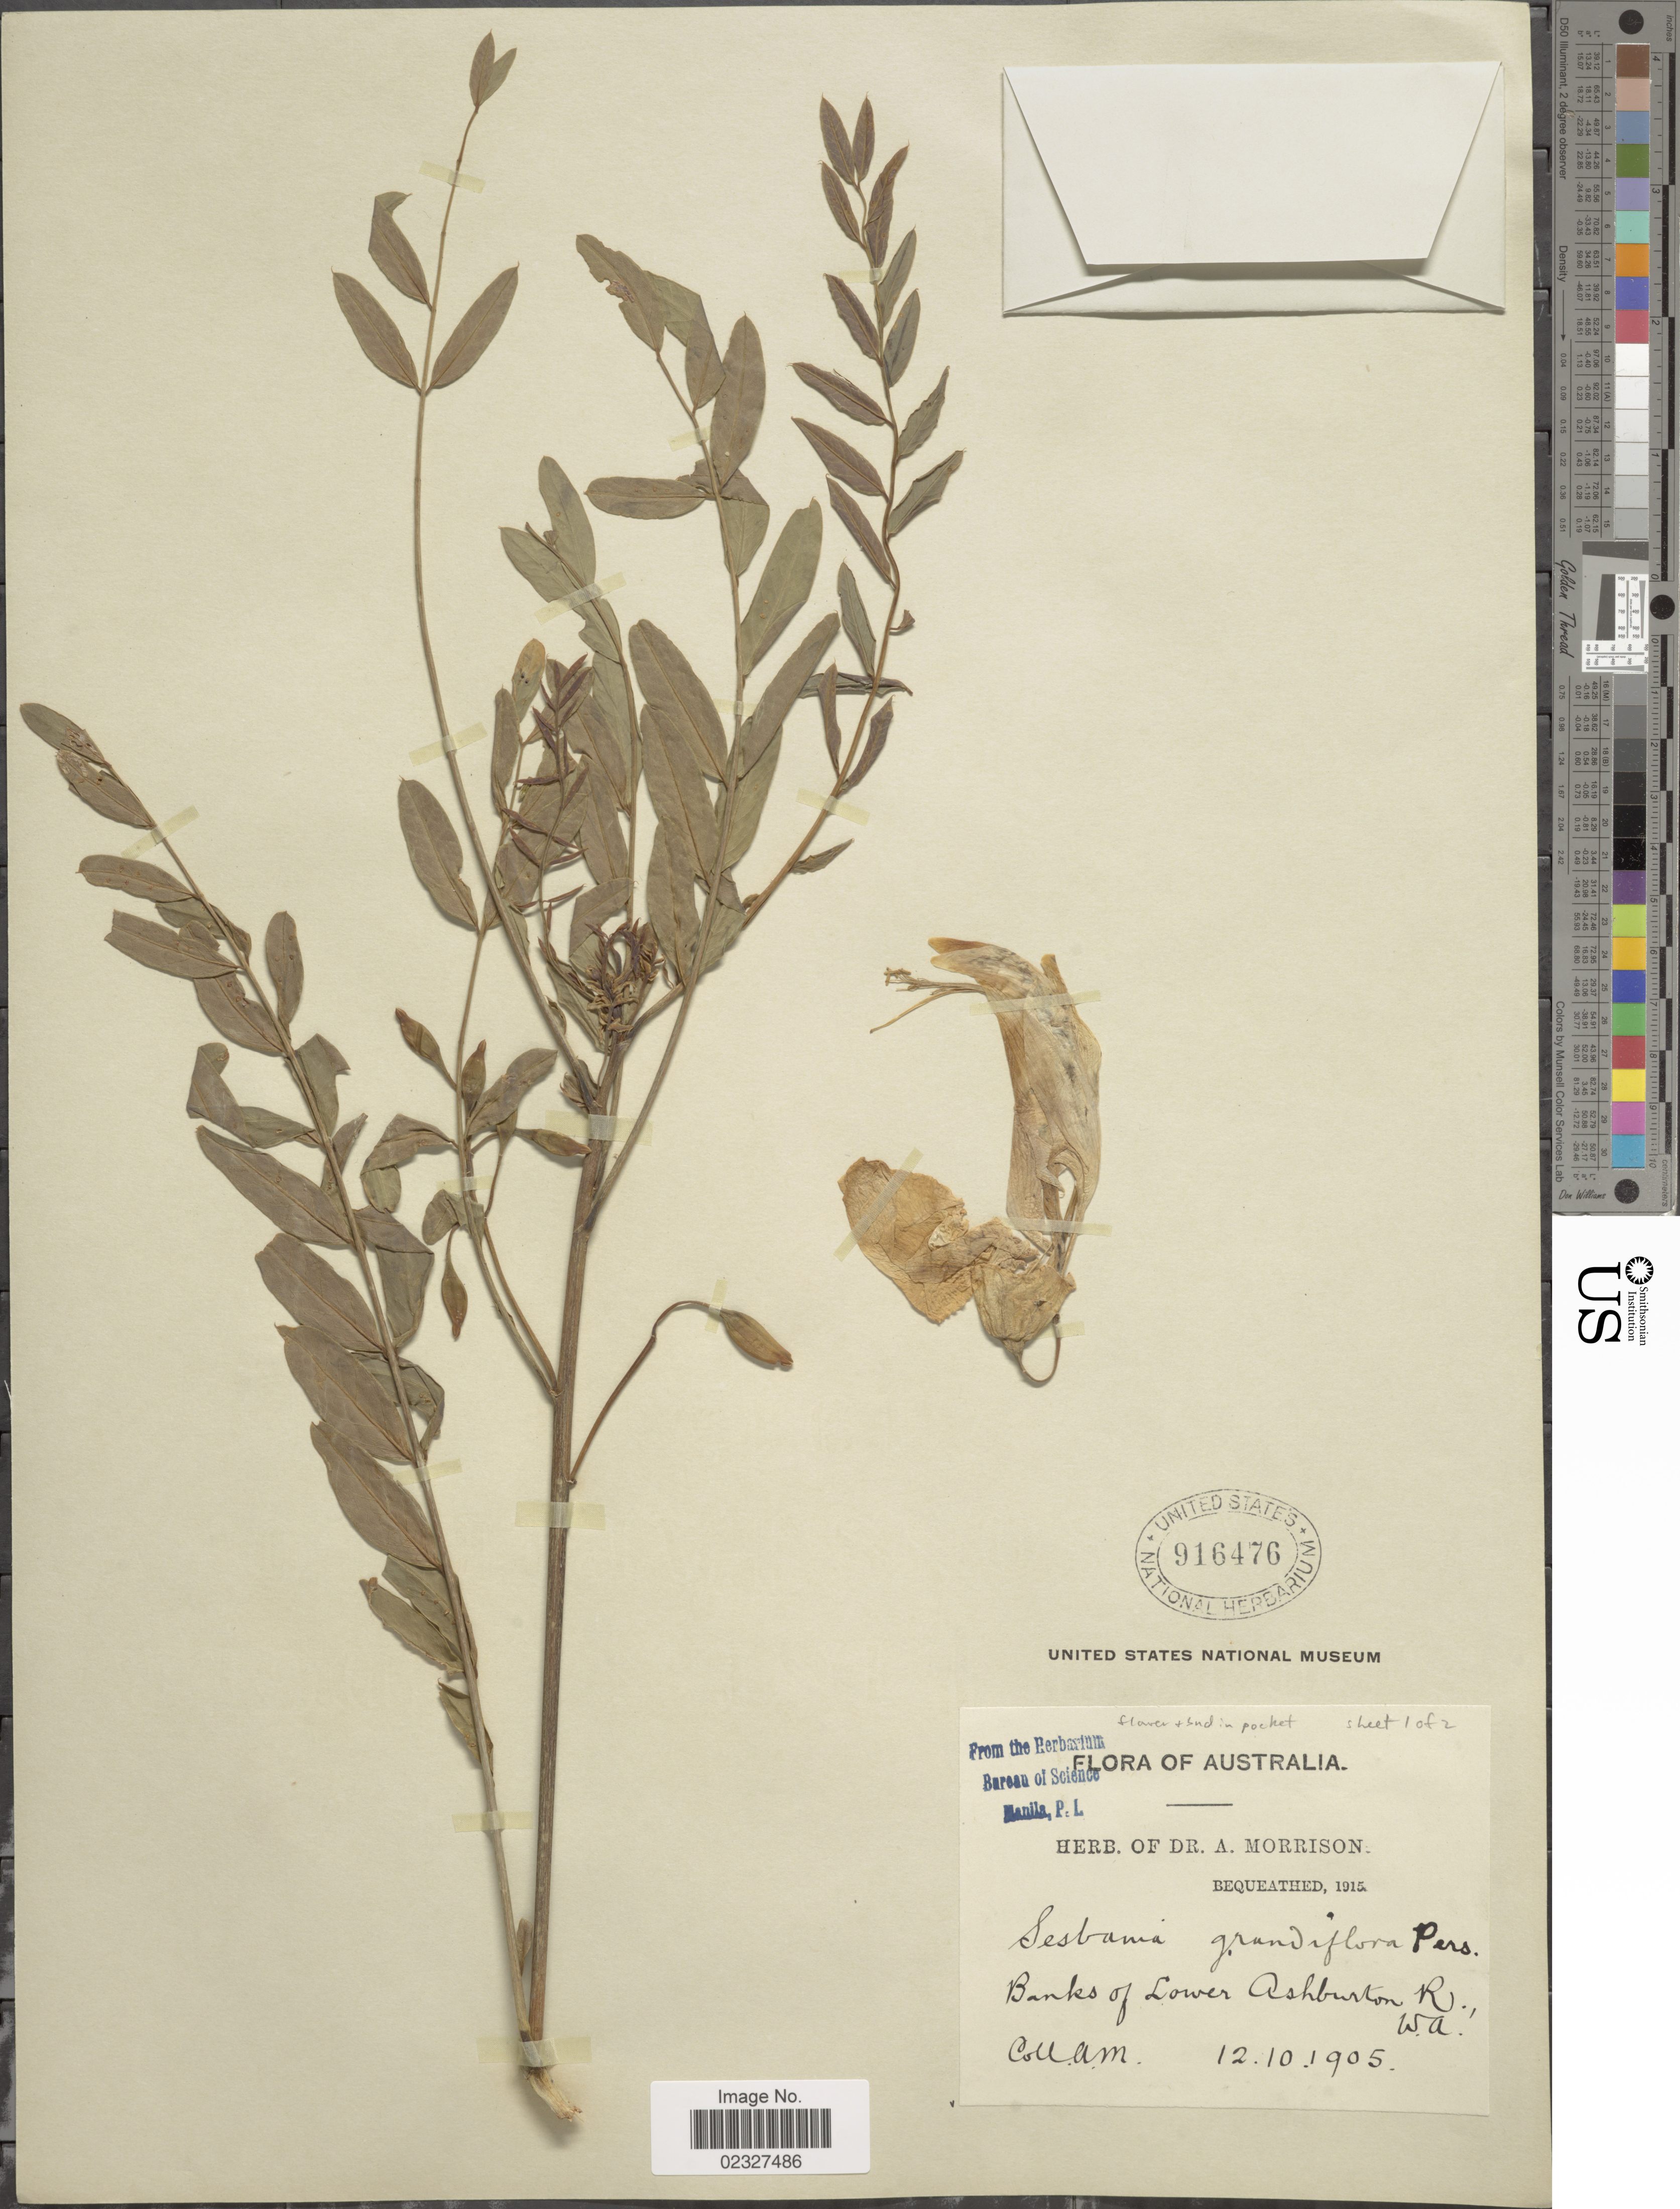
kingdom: Plantae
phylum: Tracheophyta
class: Magnoliopsida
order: Fabales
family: Fabaceae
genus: Sesbania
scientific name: Sesbania formosa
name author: (F. Muell.) N.T. Burb.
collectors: A. Morrison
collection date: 1905-10-12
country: Australia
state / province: Western Australia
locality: Banks of Lower Ashburton R.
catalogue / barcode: US 916476